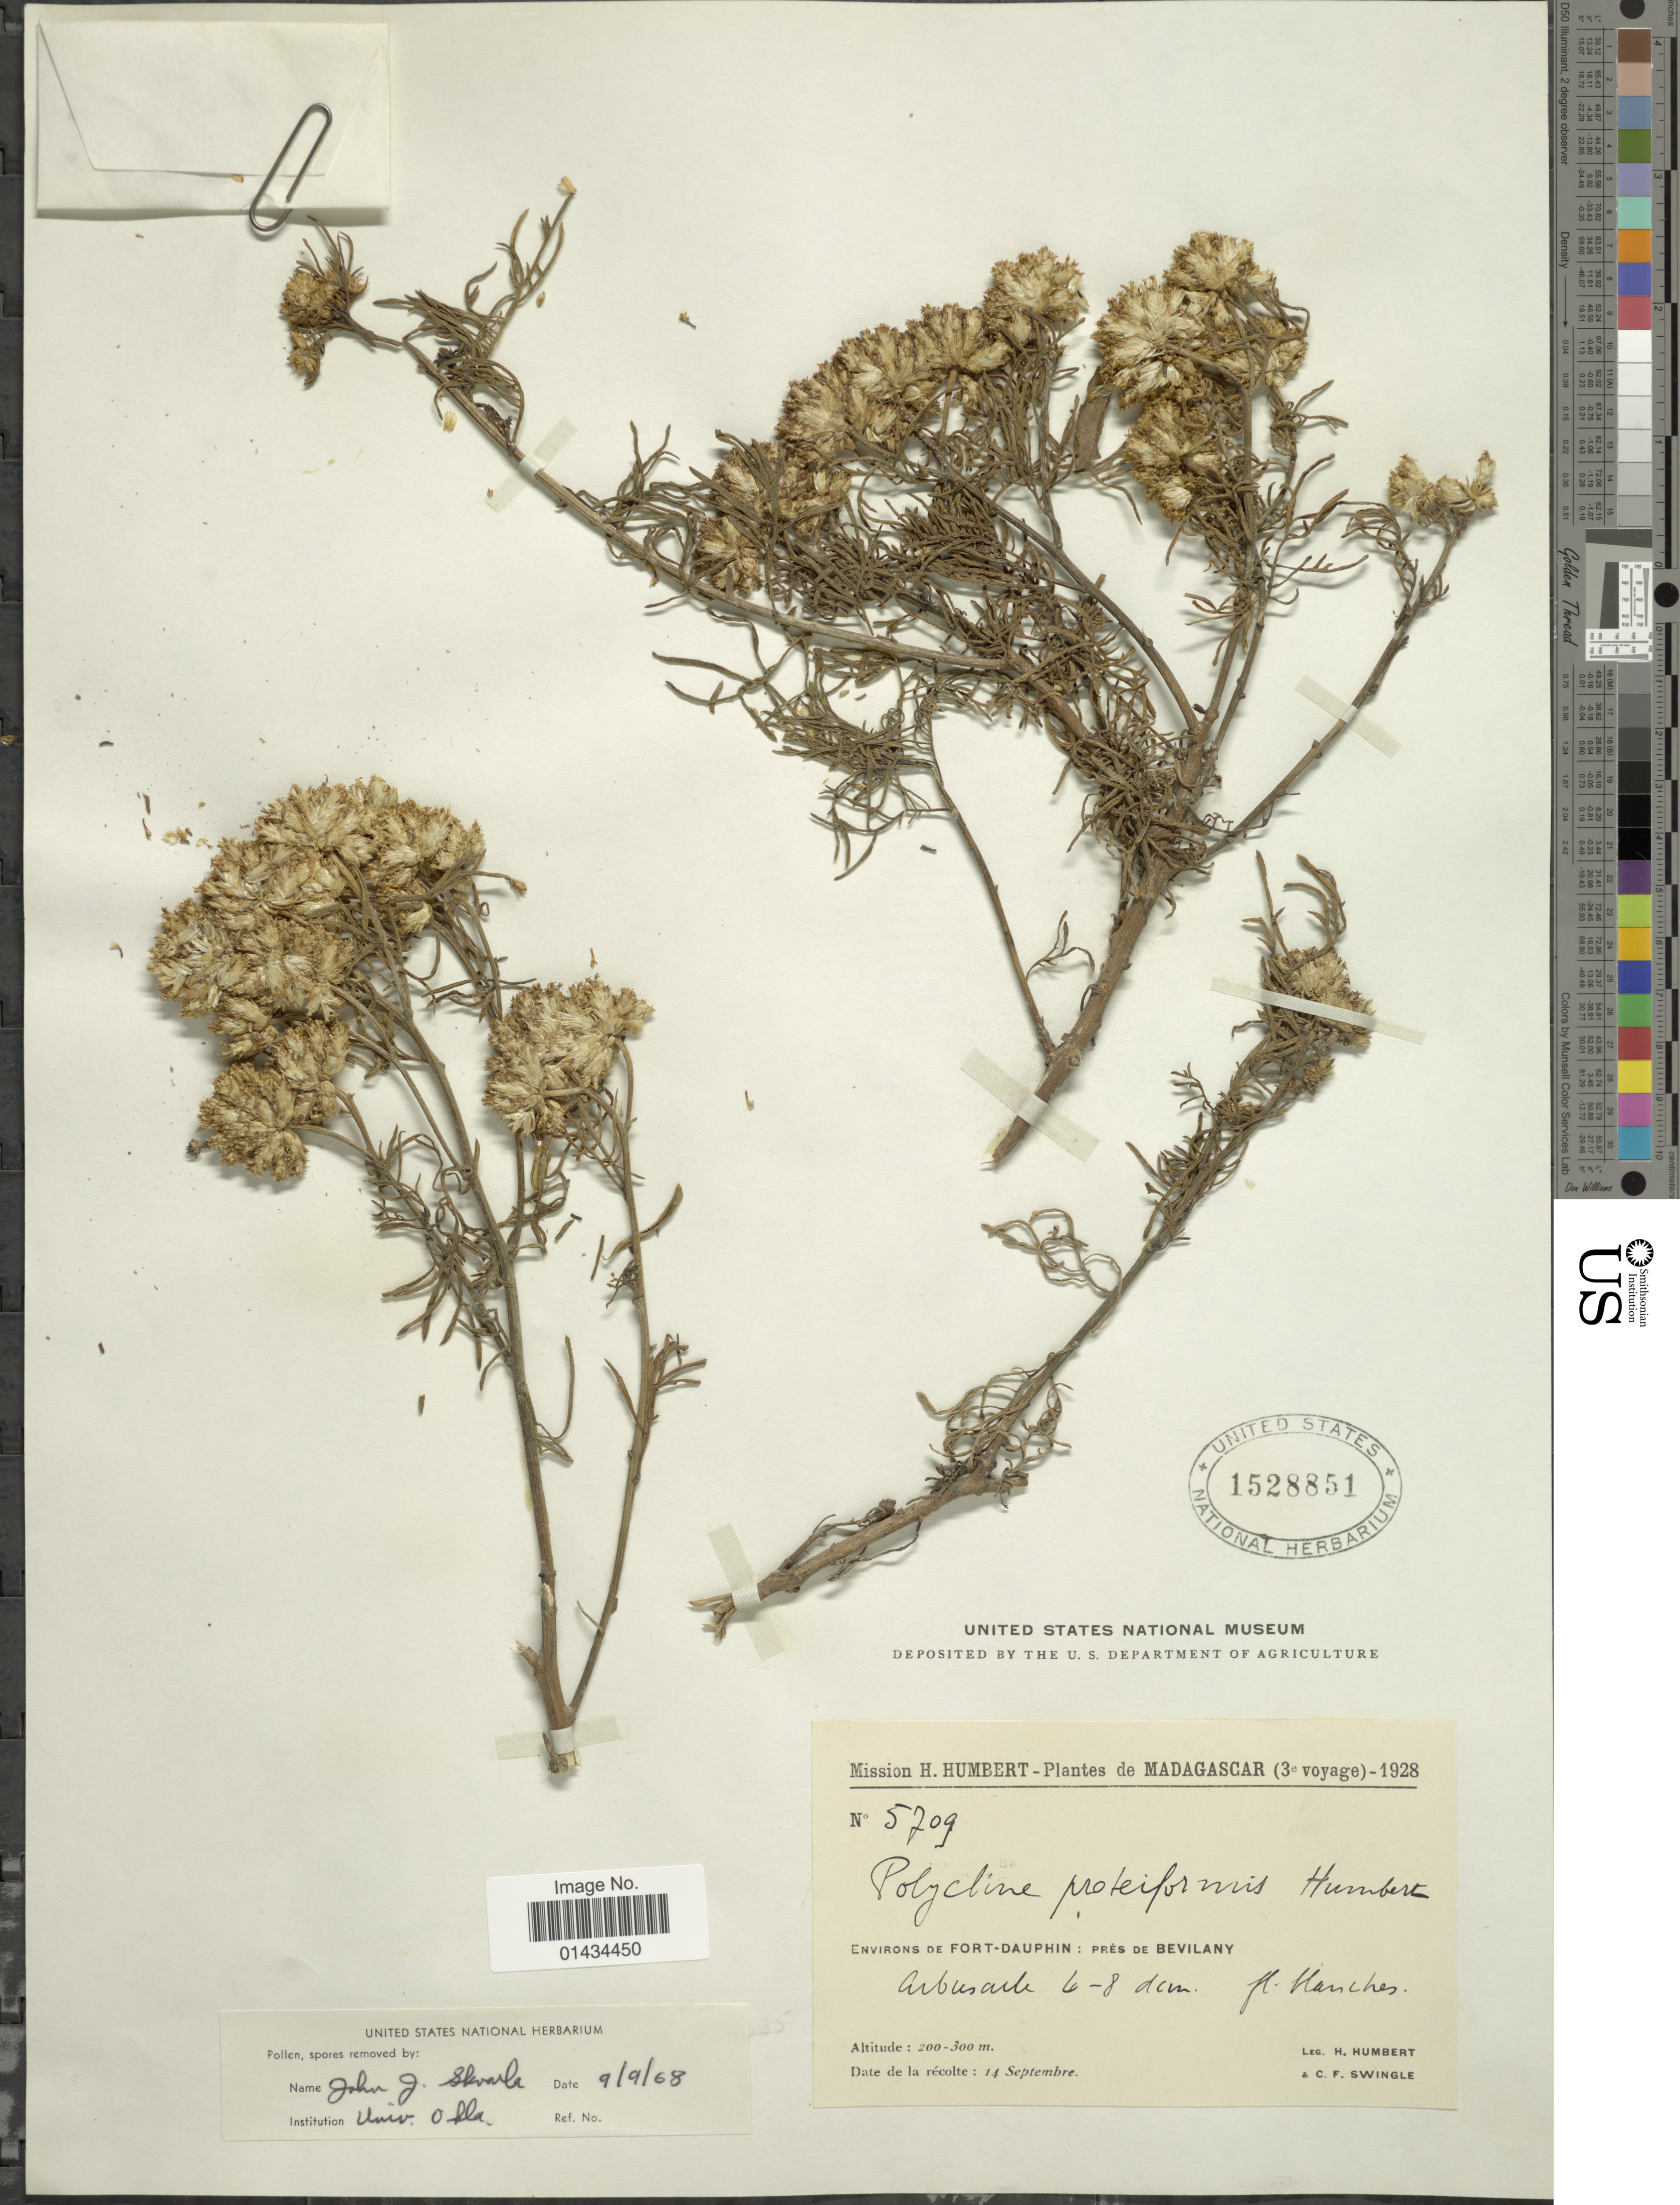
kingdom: Plantae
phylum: Tracheophyta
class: Magnoliopsida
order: Asterales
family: Asteraceae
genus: Polycline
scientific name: Polycline proteiformis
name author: Humbert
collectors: H. Humbert & C. Swingle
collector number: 5709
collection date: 1928-09-14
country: Madagascar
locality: Madagascar (3e voyage), envrions de Fort-Dauphin: prés de Bevilany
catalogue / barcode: US 1528851